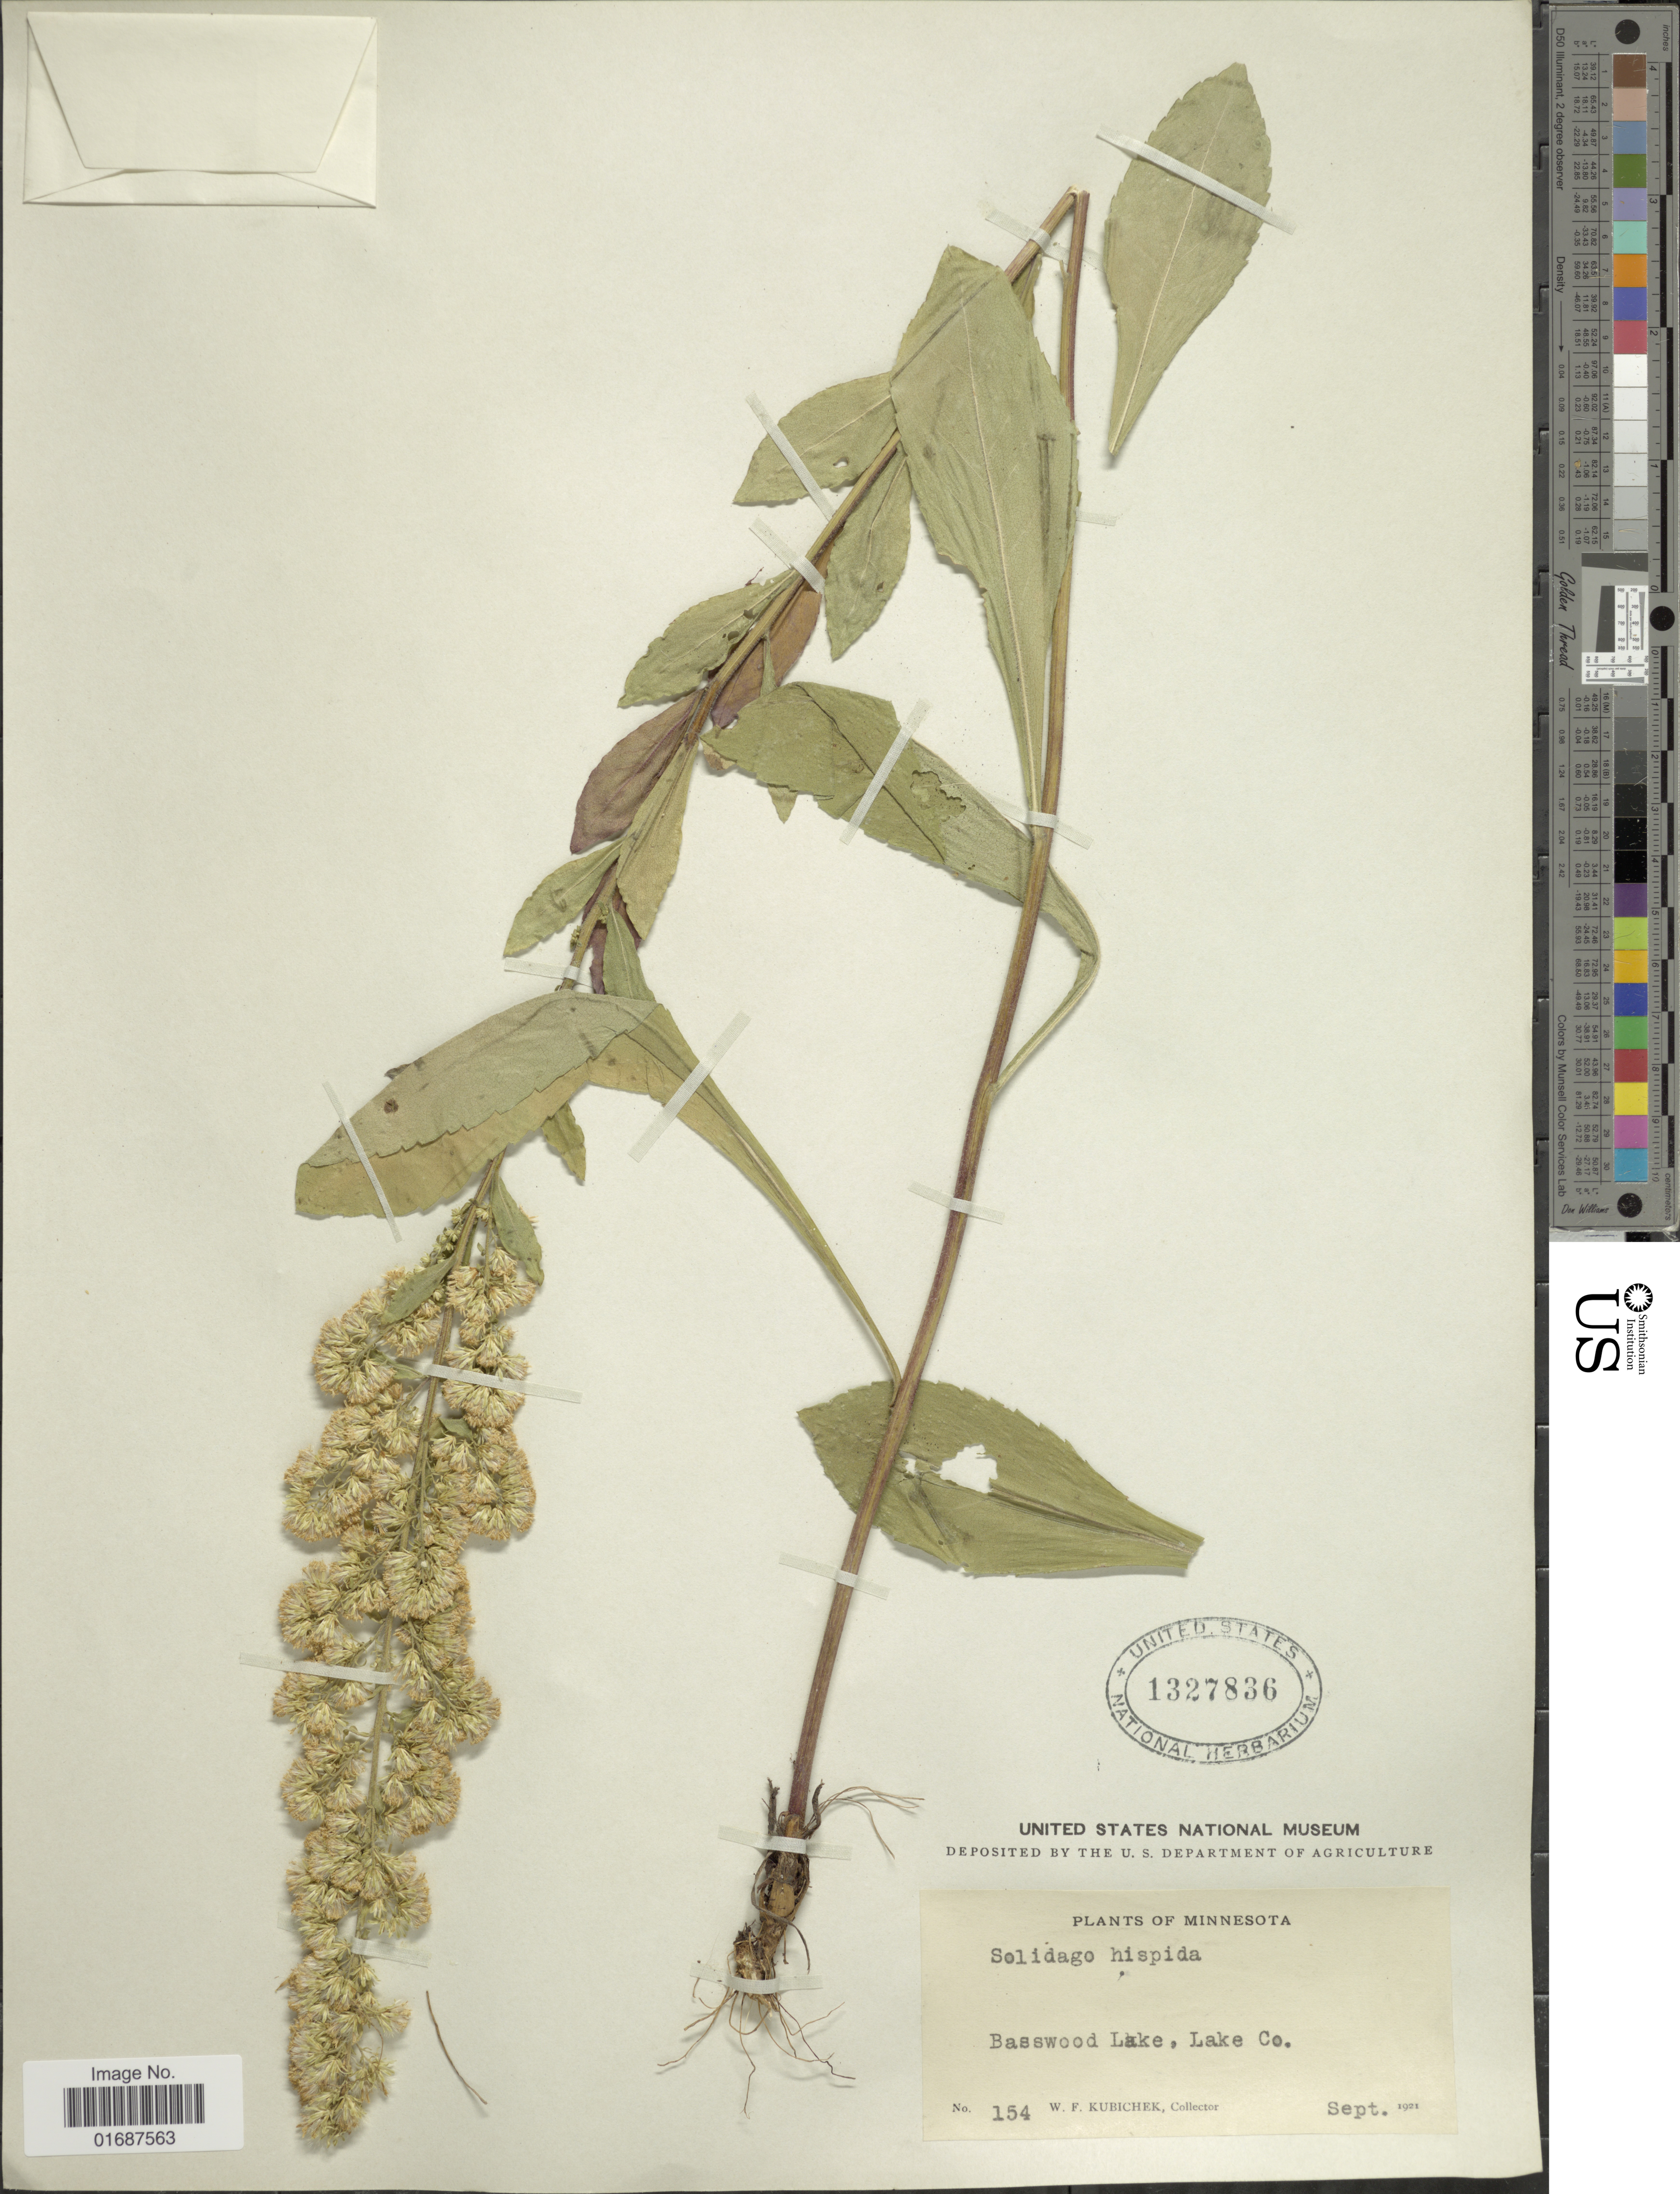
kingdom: Plantae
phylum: Tracheophyta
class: Magnoliopsida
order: Asterales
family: Asteraceae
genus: Solidago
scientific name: Solidago hispida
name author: Muhl. ex Willd.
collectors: W. Kubichek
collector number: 154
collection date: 1921-09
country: United States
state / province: Minnesota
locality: Basswood Lake, Lake Co.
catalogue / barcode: US 1327836